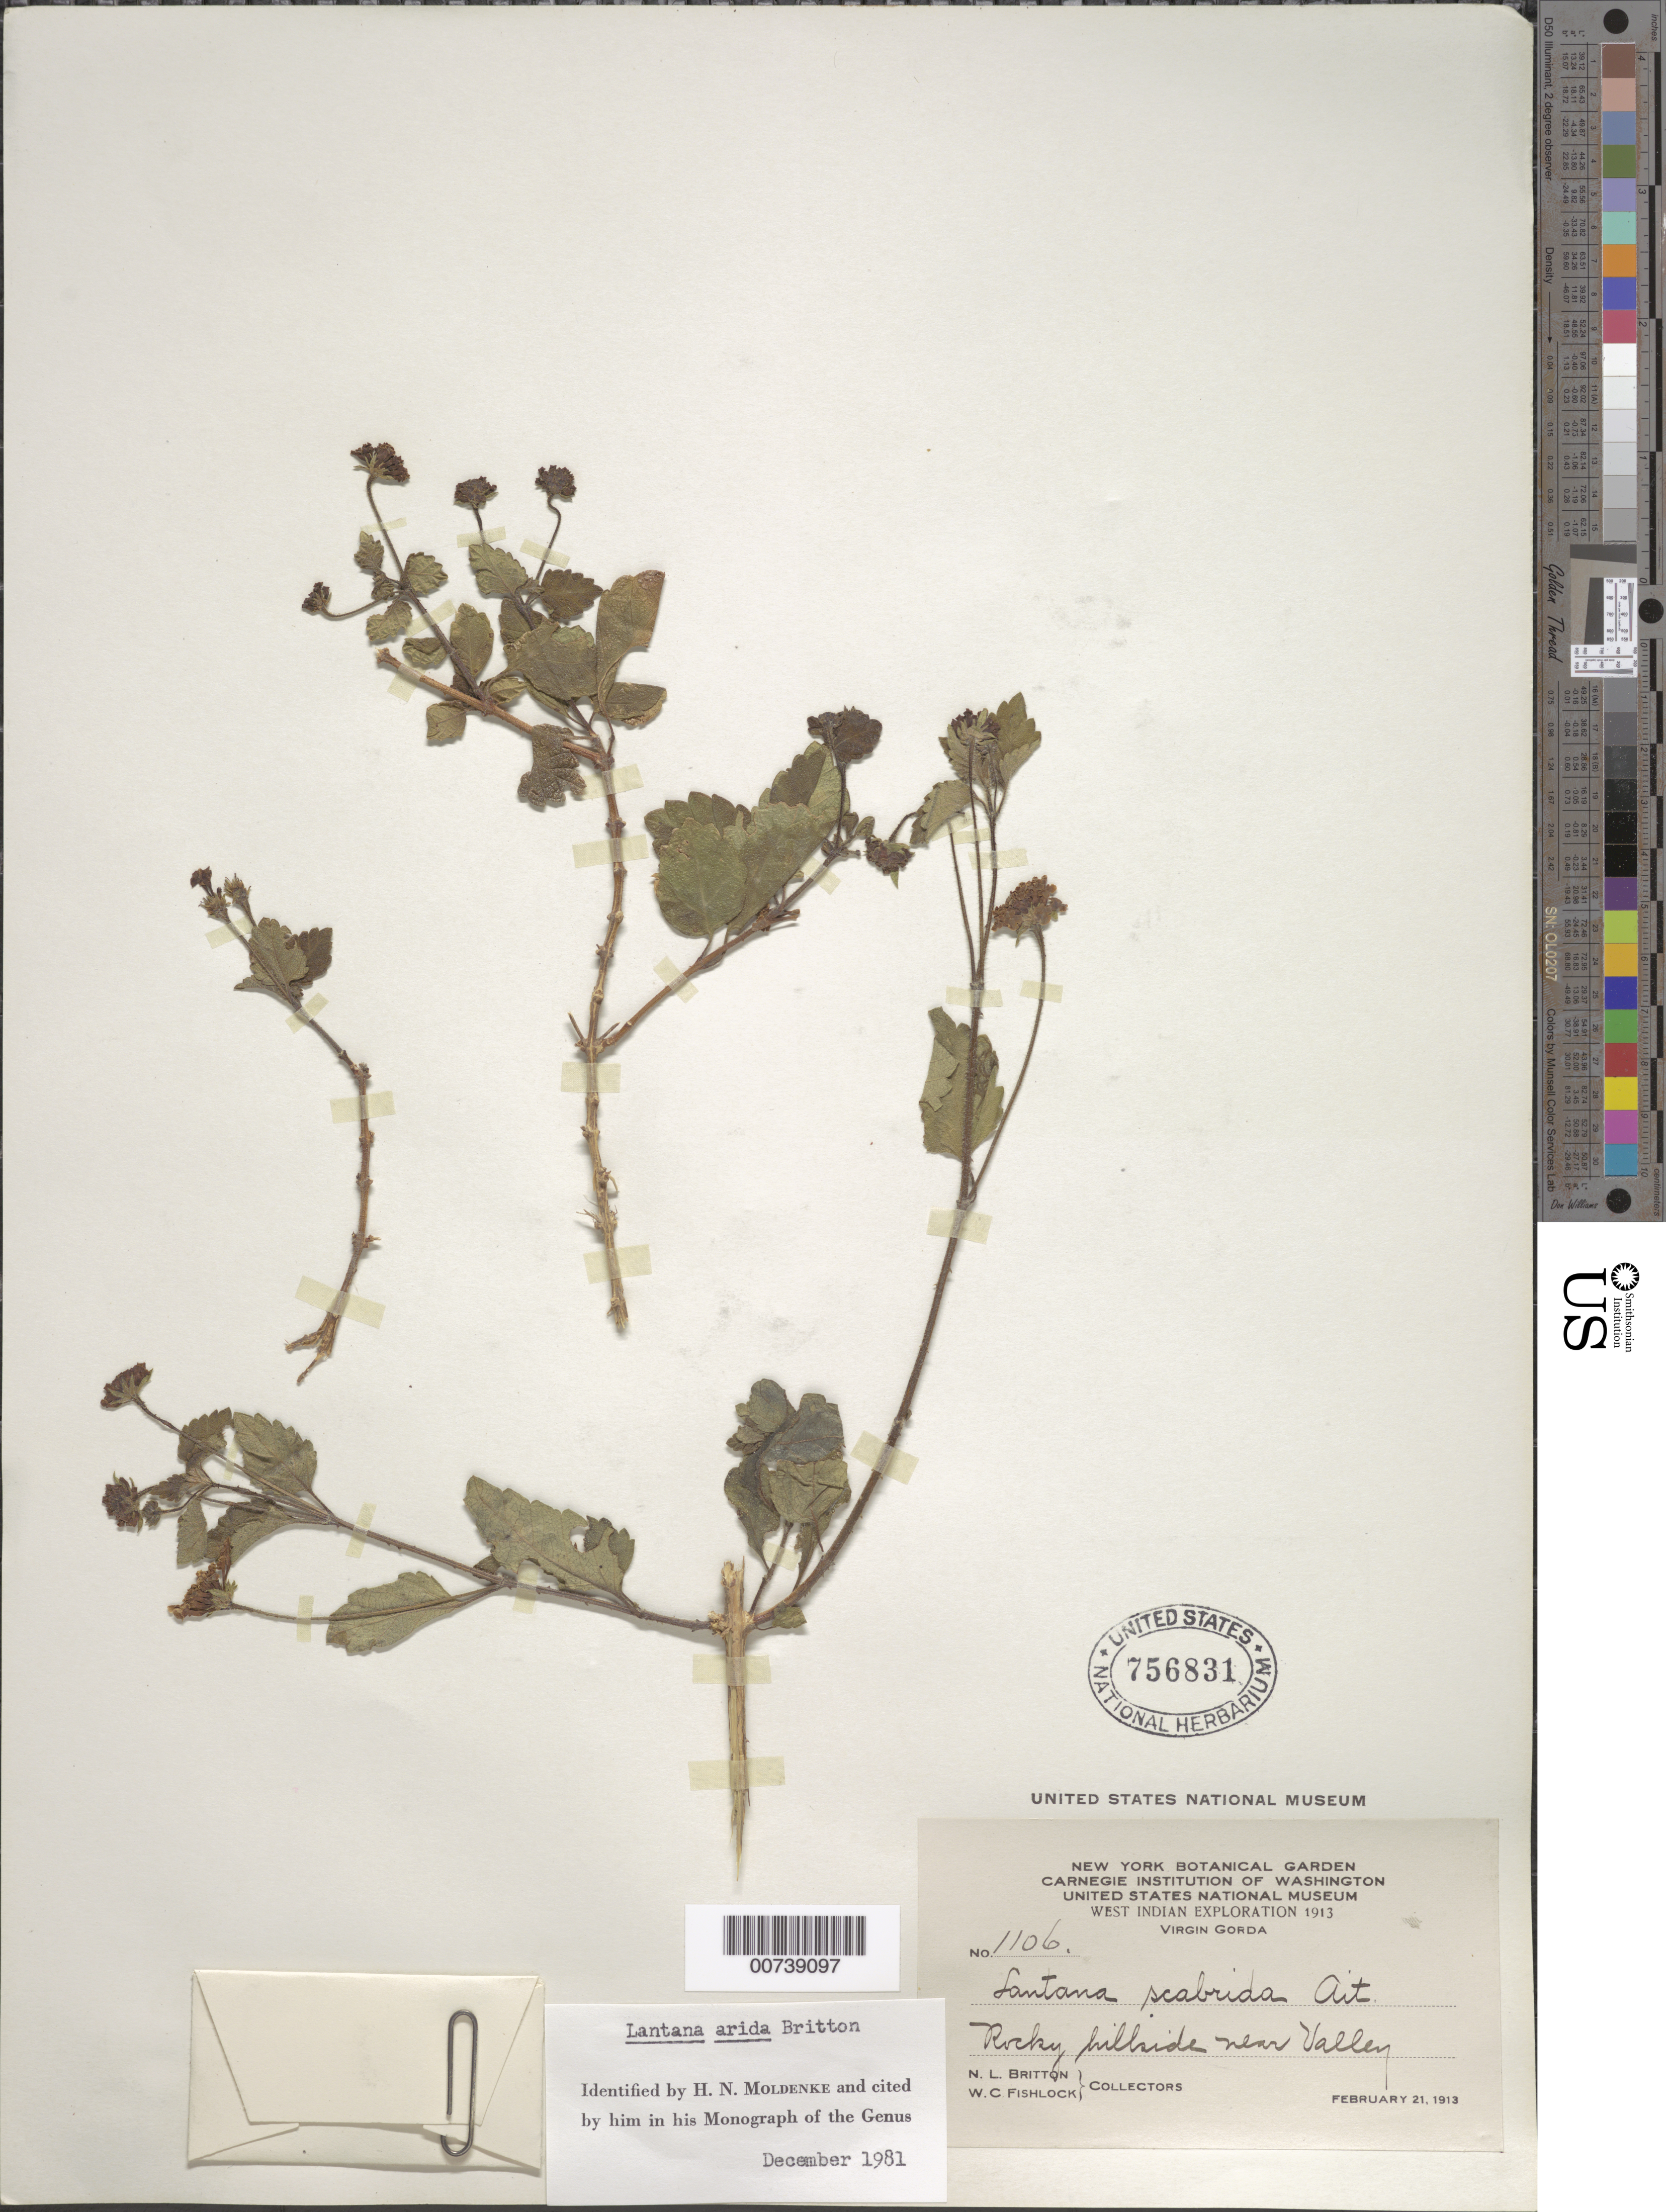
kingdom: Plantae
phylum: Tracheophyta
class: Magnoliopsida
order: Lamiales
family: Verbenaceae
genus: Lantana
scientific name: Lantana arida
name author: Britton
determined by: Moldenke, H. N.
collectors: N. Britton & W. Fishlock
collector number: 1106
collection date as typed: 21 Feb 1913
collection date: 1913-02-21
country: British Virgin Islands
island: Virgin Gorda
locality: Rocky hillside near Valley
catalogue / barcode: US 756831